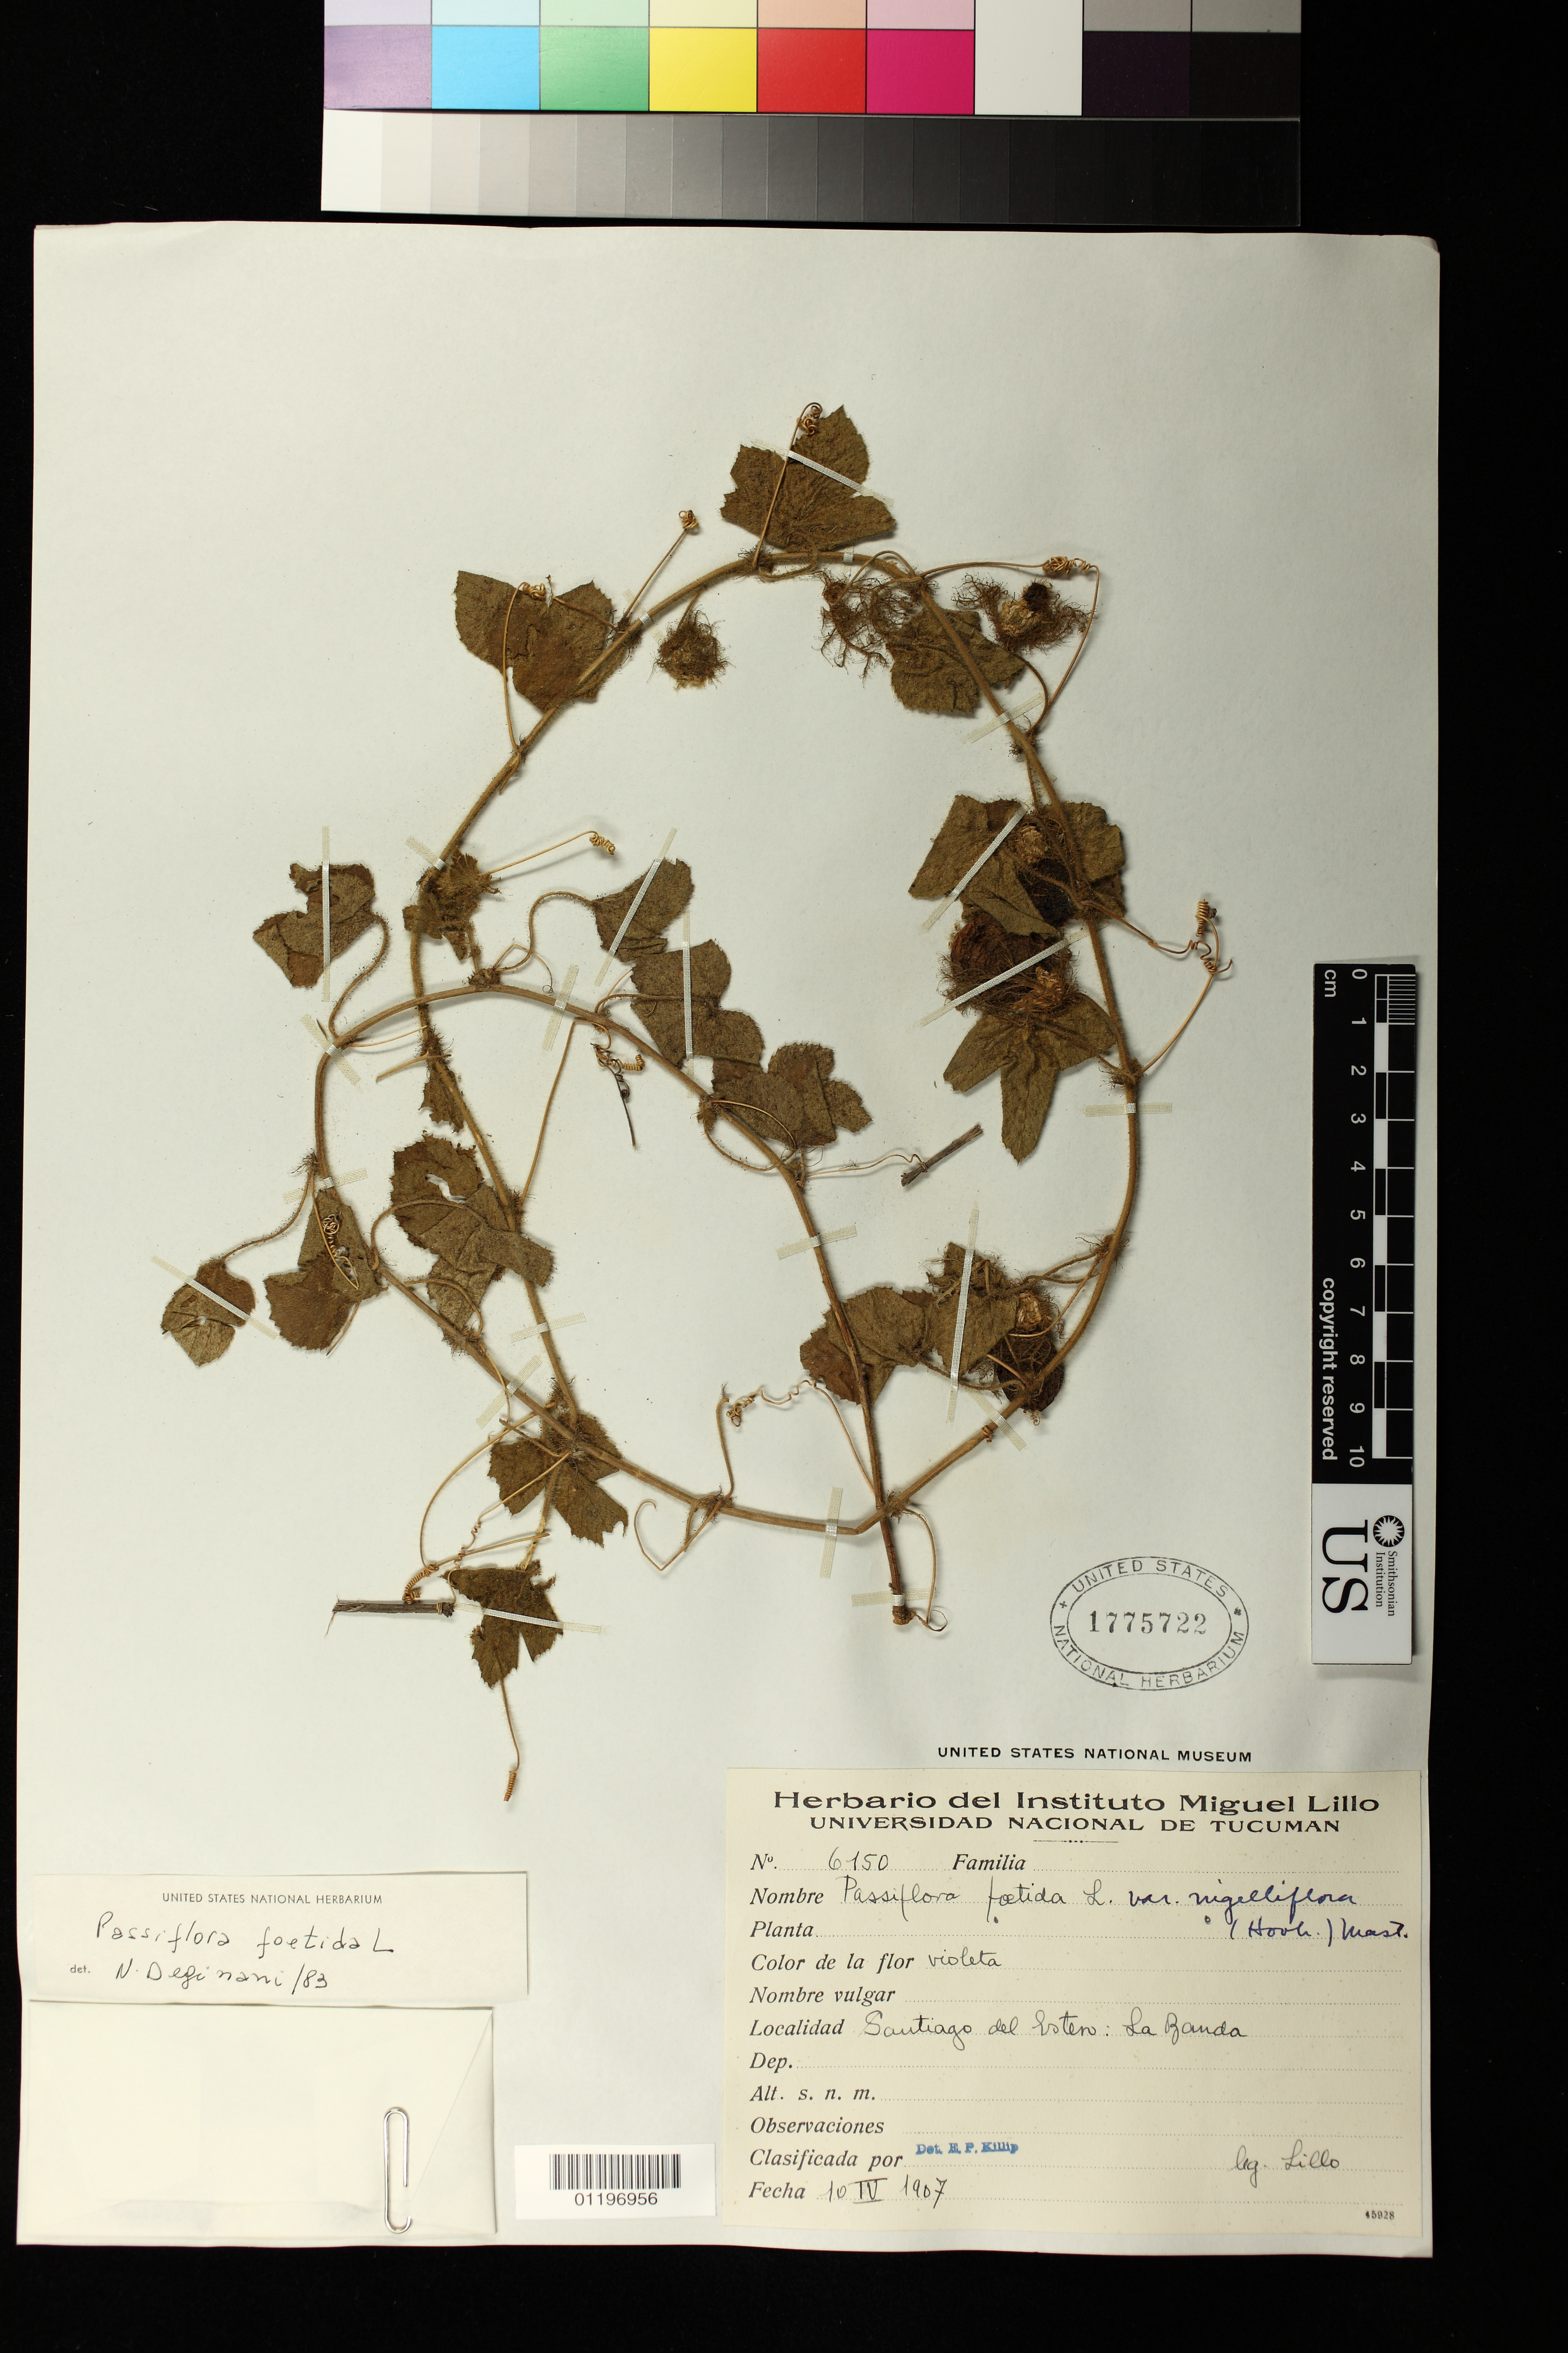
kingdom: Plantae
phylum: Tracheophyta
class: Magnoliopsida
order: Malpighiales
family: Passifloraceae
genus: Passiflora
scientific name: Passiflora foetida var. nigelliflora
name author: (Hook.) Mast.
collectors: M. Lillo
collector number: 6150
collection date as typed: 04 Oct 1907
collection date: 1907-10-04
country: Argentina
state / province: Santiago del Estero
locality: Santiago del Estero: La Banda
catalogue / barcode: US 1775722